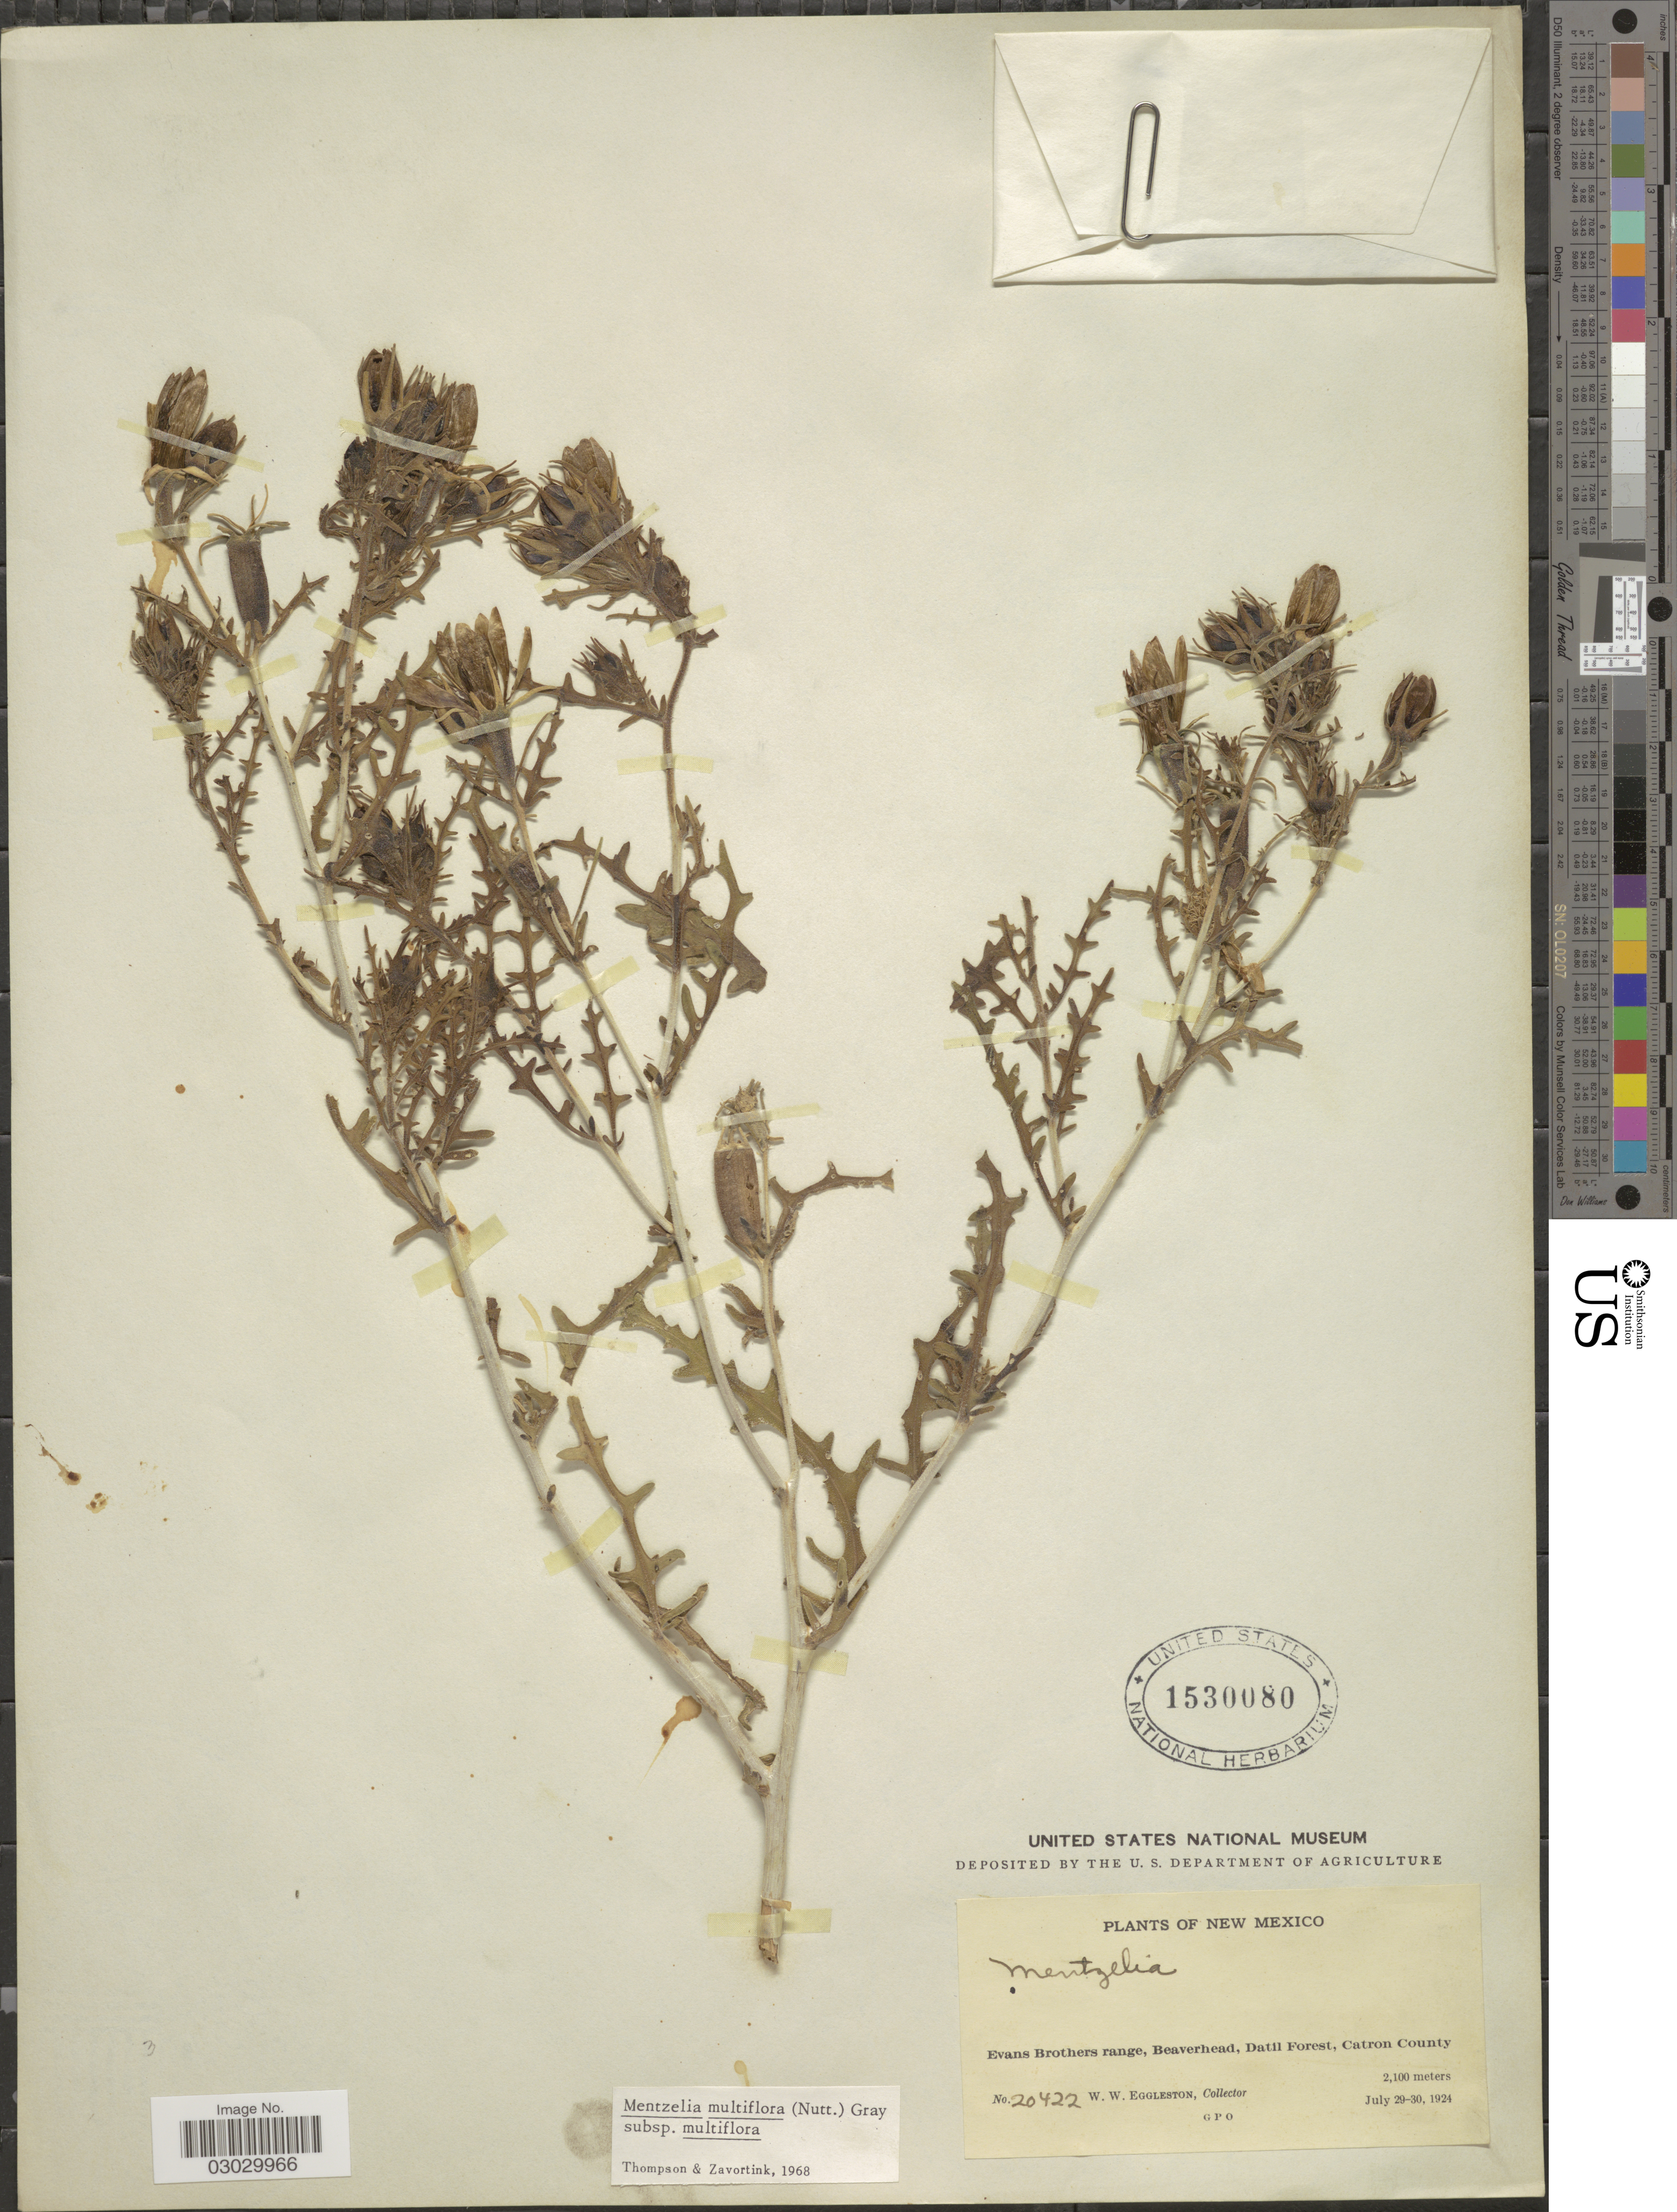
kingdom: Plantae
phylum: Tracheophyta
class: Magnoliopsida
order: Cornales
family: Loasaceae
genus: Mentzelia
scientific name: Mentzelia multiflora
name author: (Nutt.) A. Gray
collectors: E. O. Wooton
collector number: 20422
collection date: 1924-07-29/1924-07-30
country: United States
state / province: New Mexico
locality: Evans Brothers range, Beaverhead, Datil Forest, Catron County.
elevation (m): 2100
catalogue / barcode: US 1530080